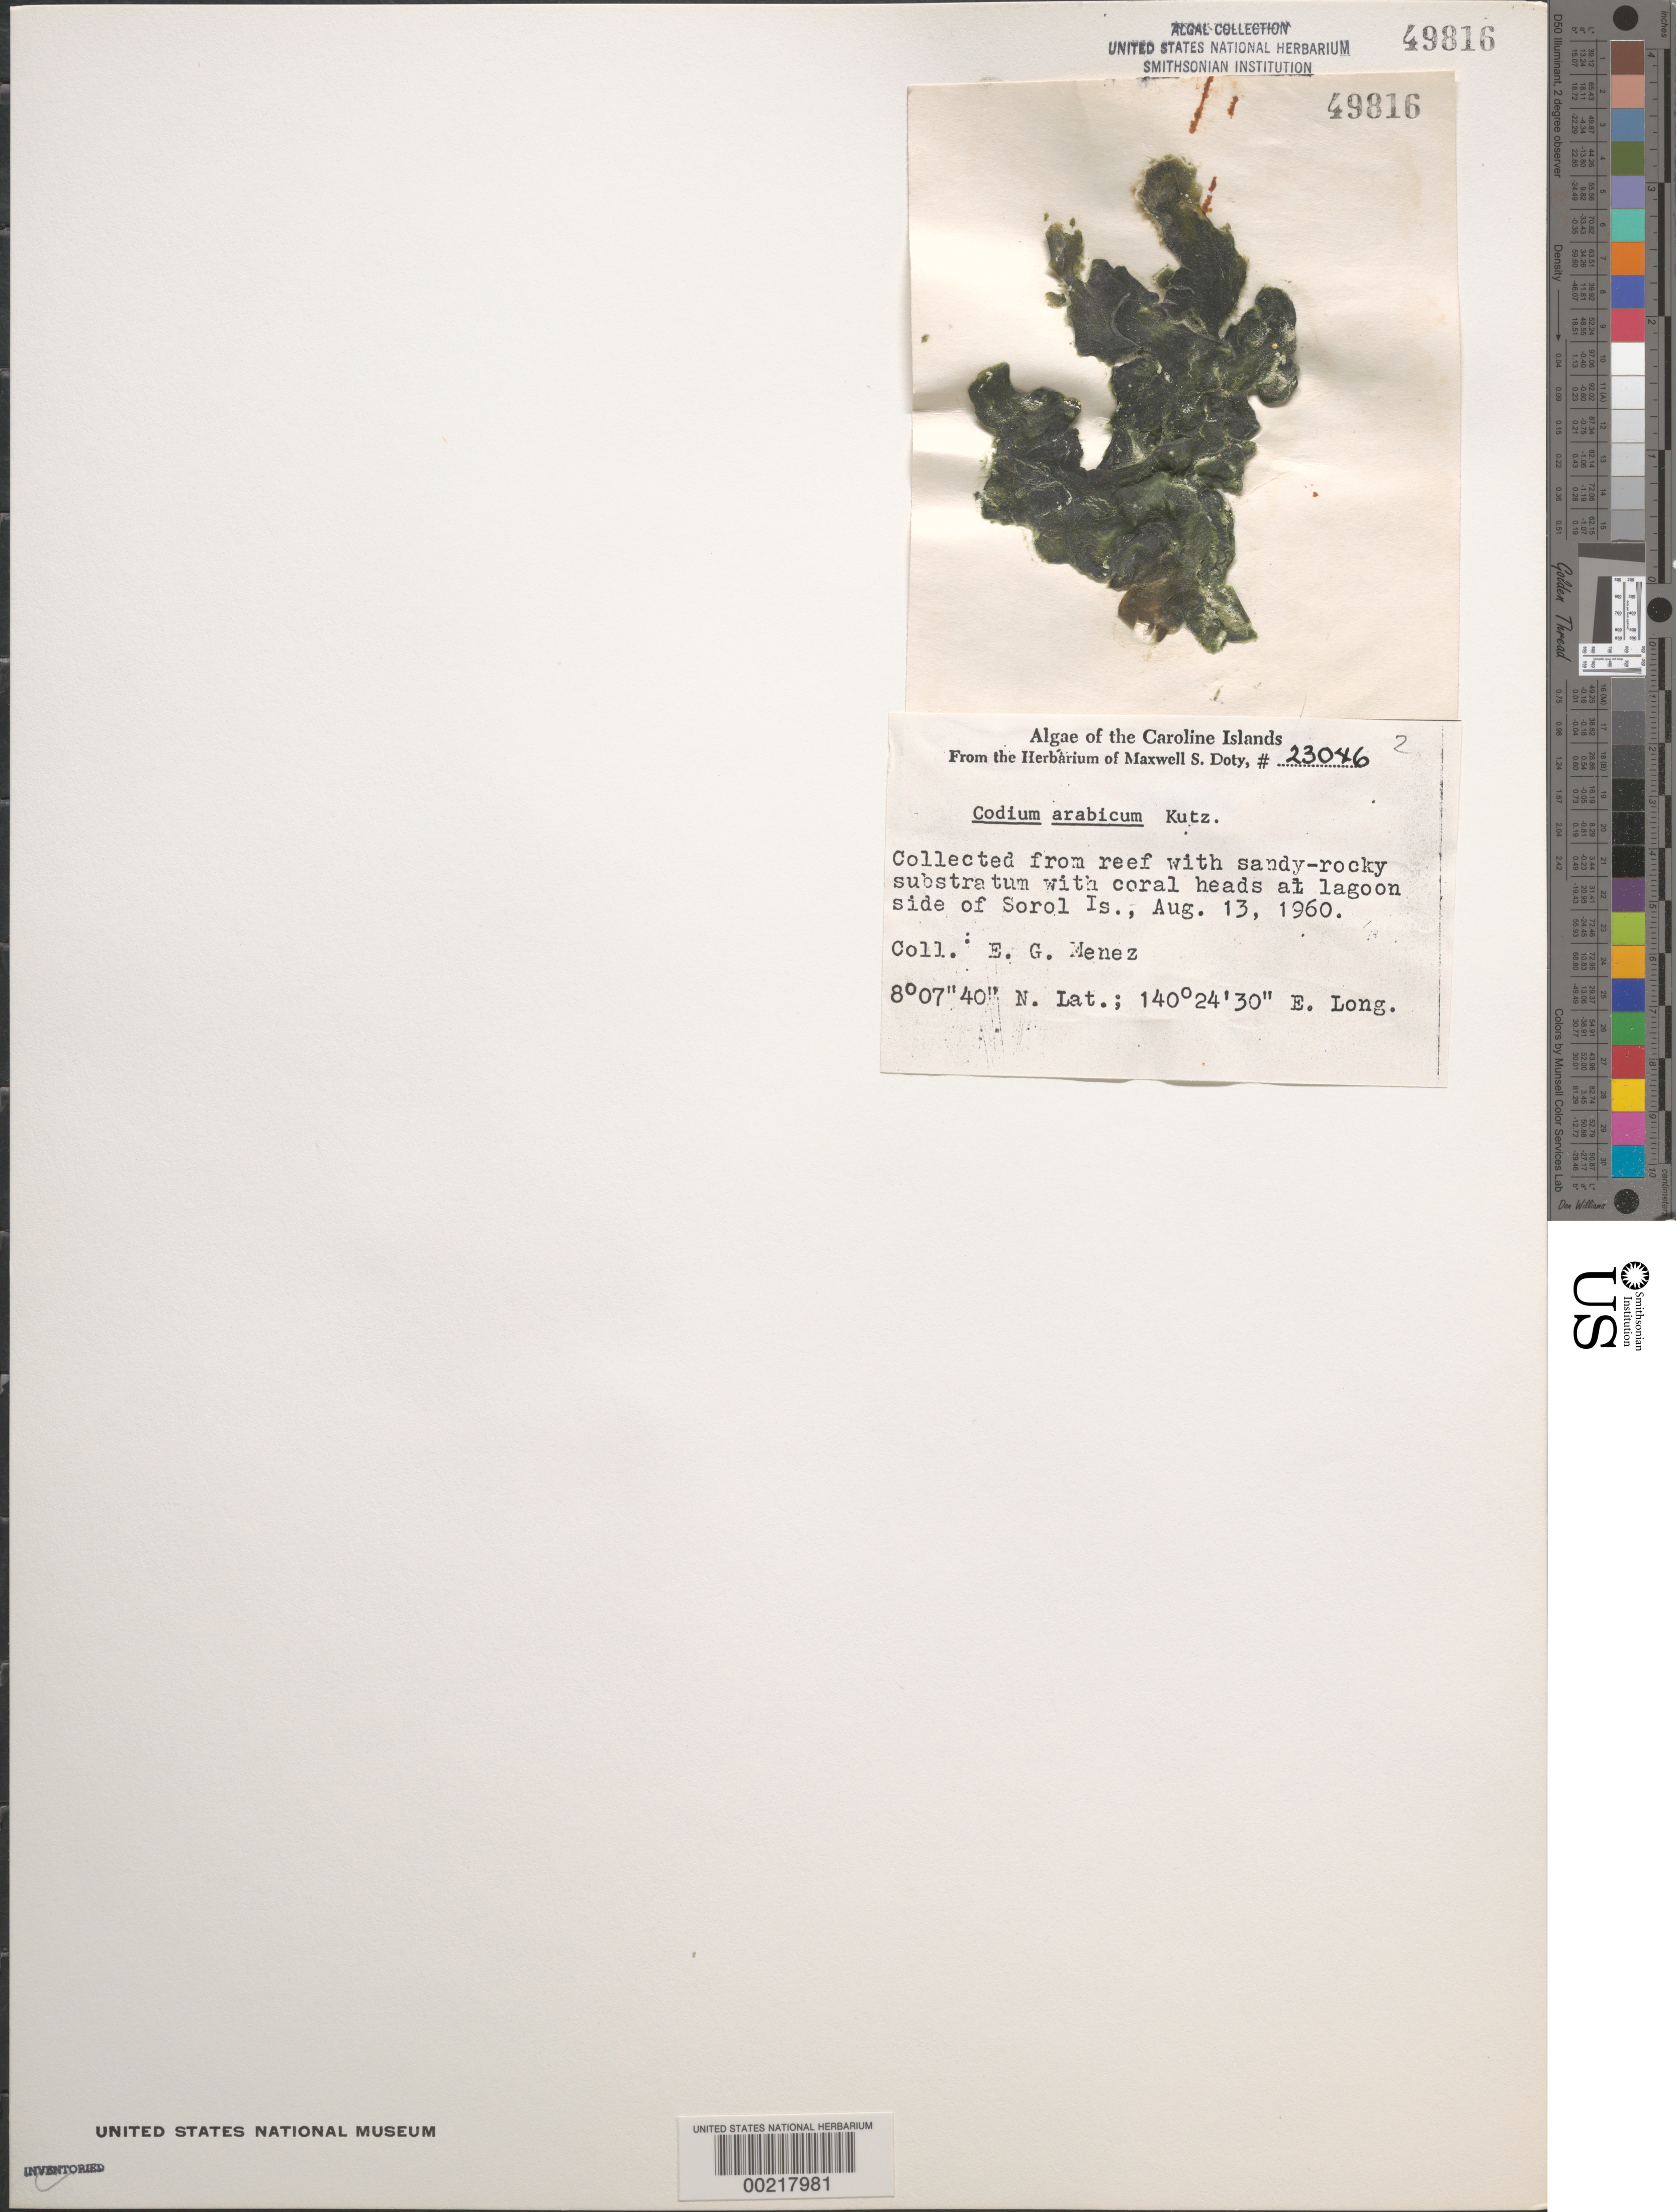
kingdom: Plantae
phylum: Chlorophyta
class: Ulvophyceae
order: Bryopsidales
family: Codiaceae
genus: Codium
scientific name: Codium arabicum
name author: Kütz.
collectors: Meñez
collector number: MSD 23046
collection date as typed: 13 Aug 1960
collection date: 1960-08-13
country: Micronesia, Federated States of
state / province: Yap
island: Sorol Atoll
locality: Sorel Islet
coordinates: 8 07' 40" N, 140 24' 30" E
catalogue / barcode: US 49816